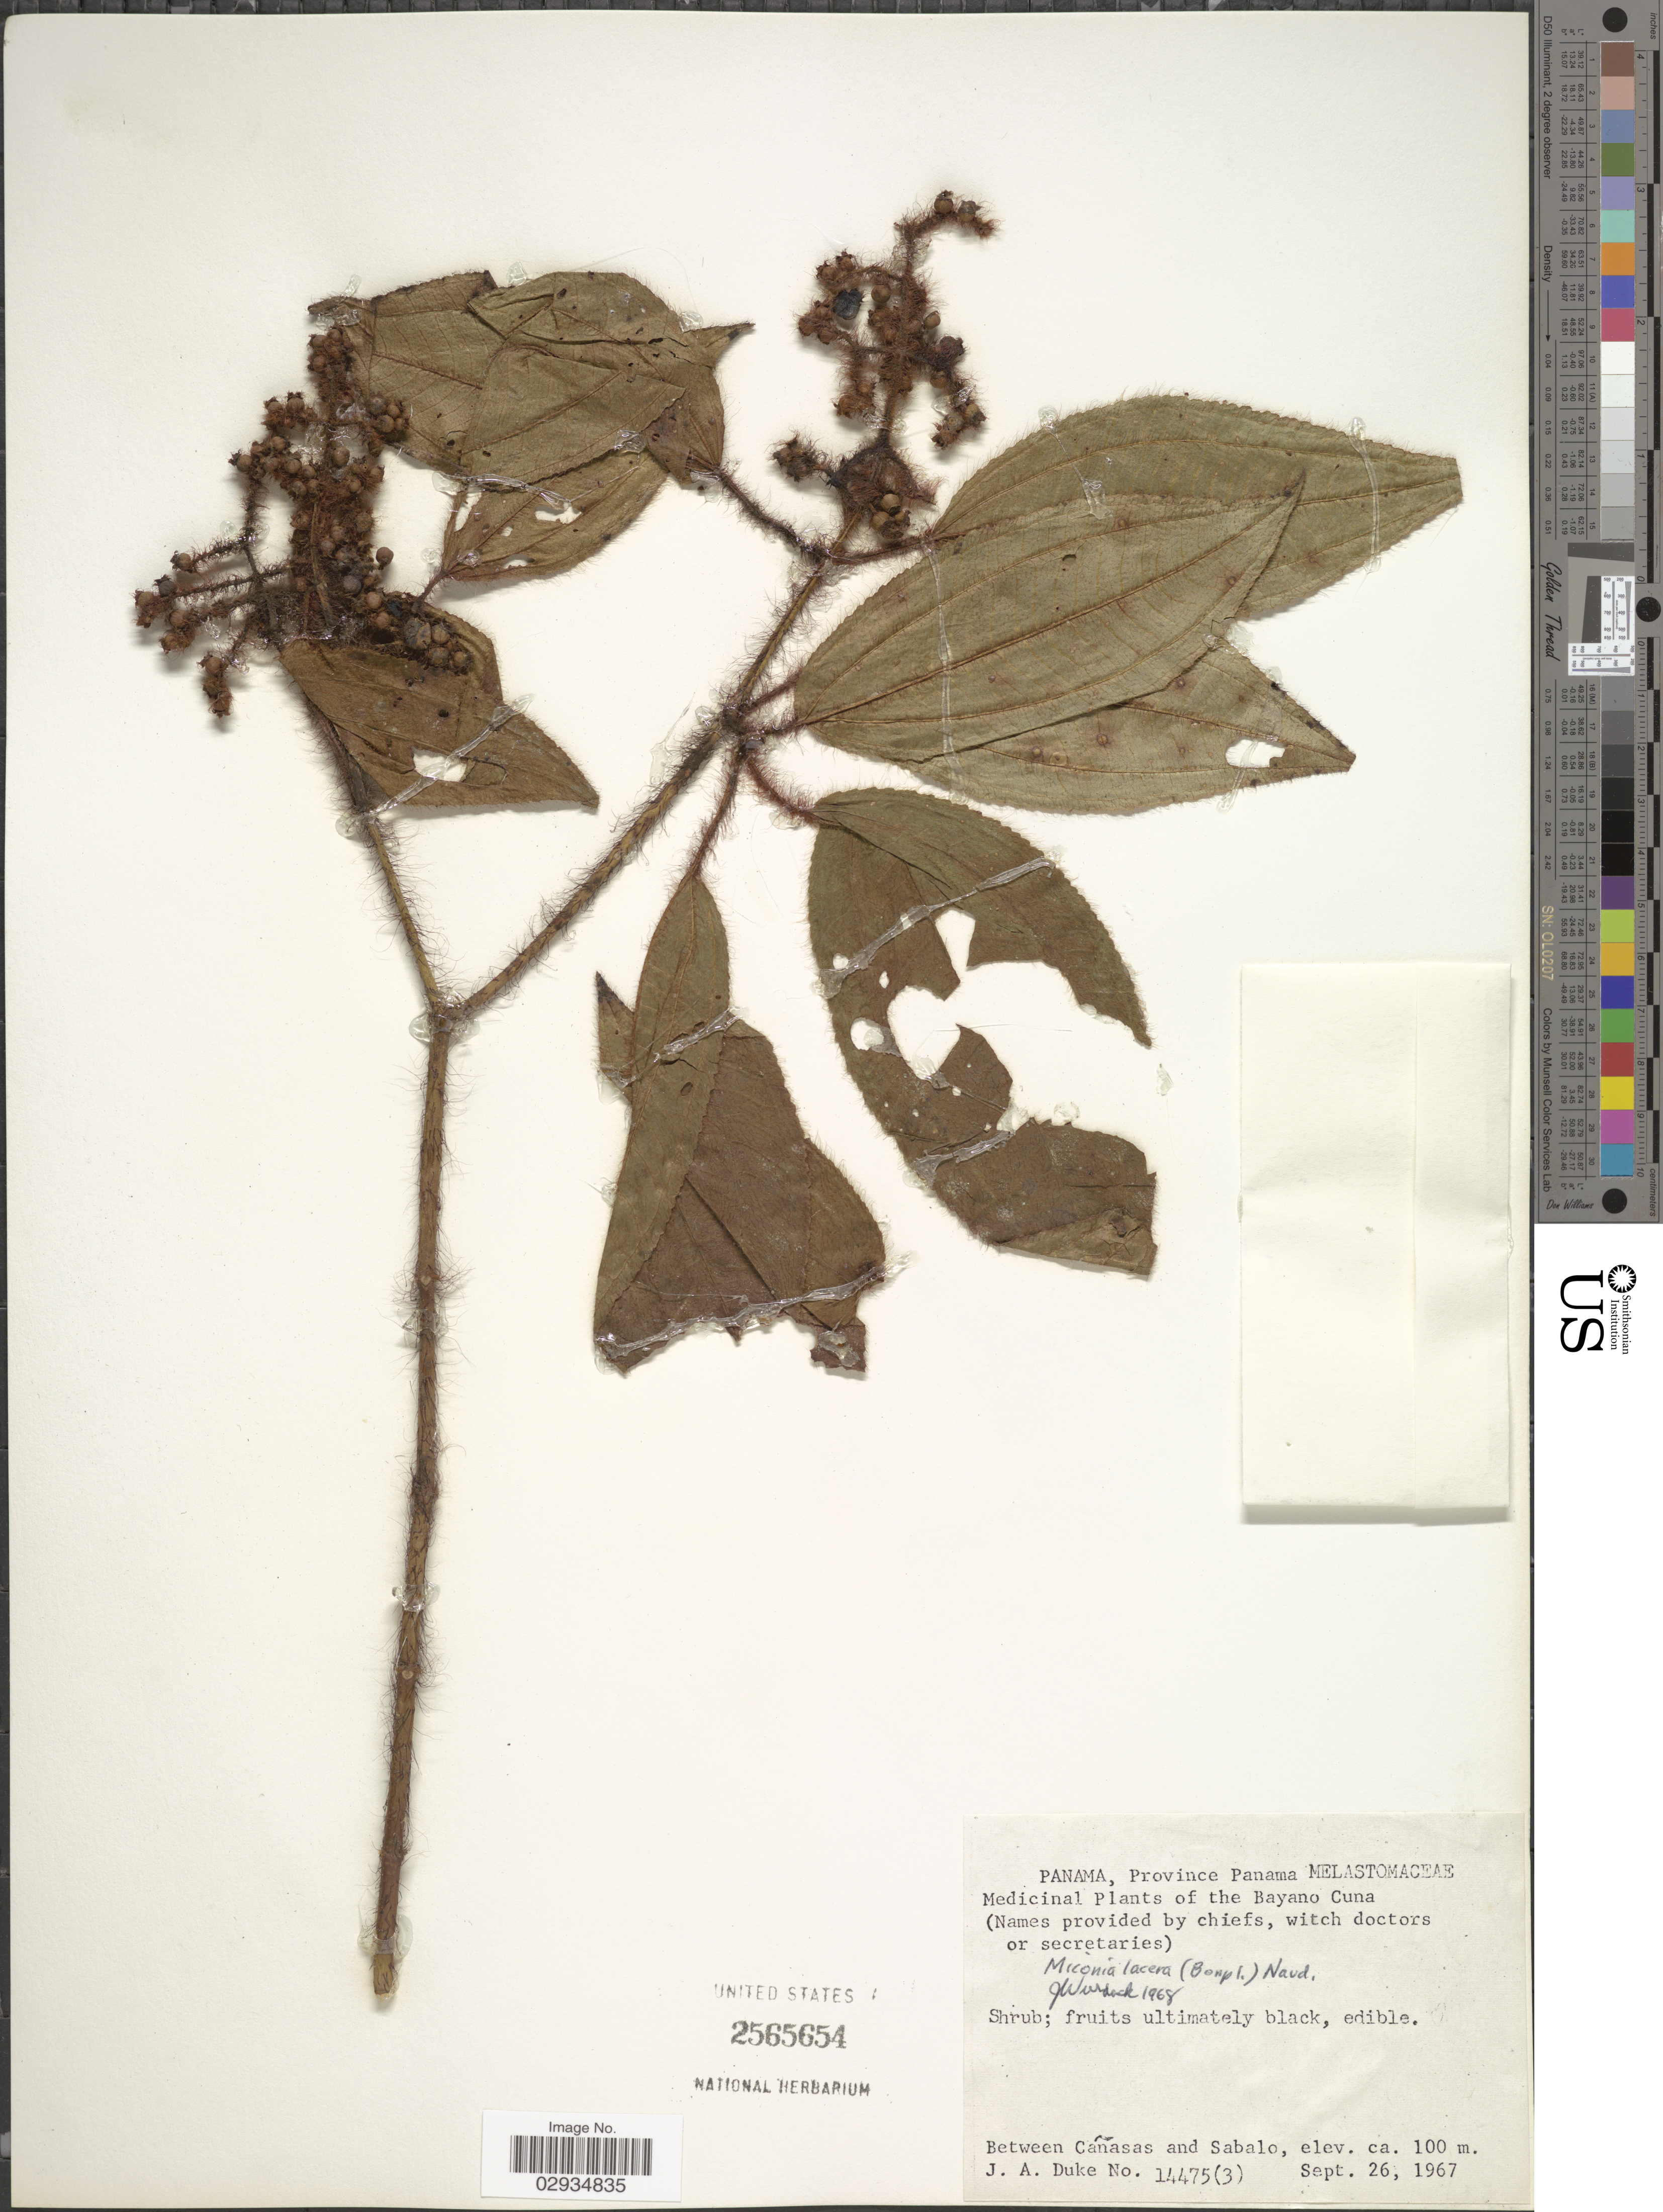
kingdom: Plantae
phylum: Tracheophyta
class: Magnoliopsida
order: Myrtales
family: Melastomataceae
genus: Miconia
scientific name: Miconia lacera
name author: (Bonpl.) Naudin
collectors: J. A. Duke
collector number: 14475 (3)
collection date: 1967-09-26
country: Panama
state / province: Panamá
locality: Bayano Cuna. Between Cañasas and Sabalo.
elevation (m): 100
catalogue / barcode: US 2565654